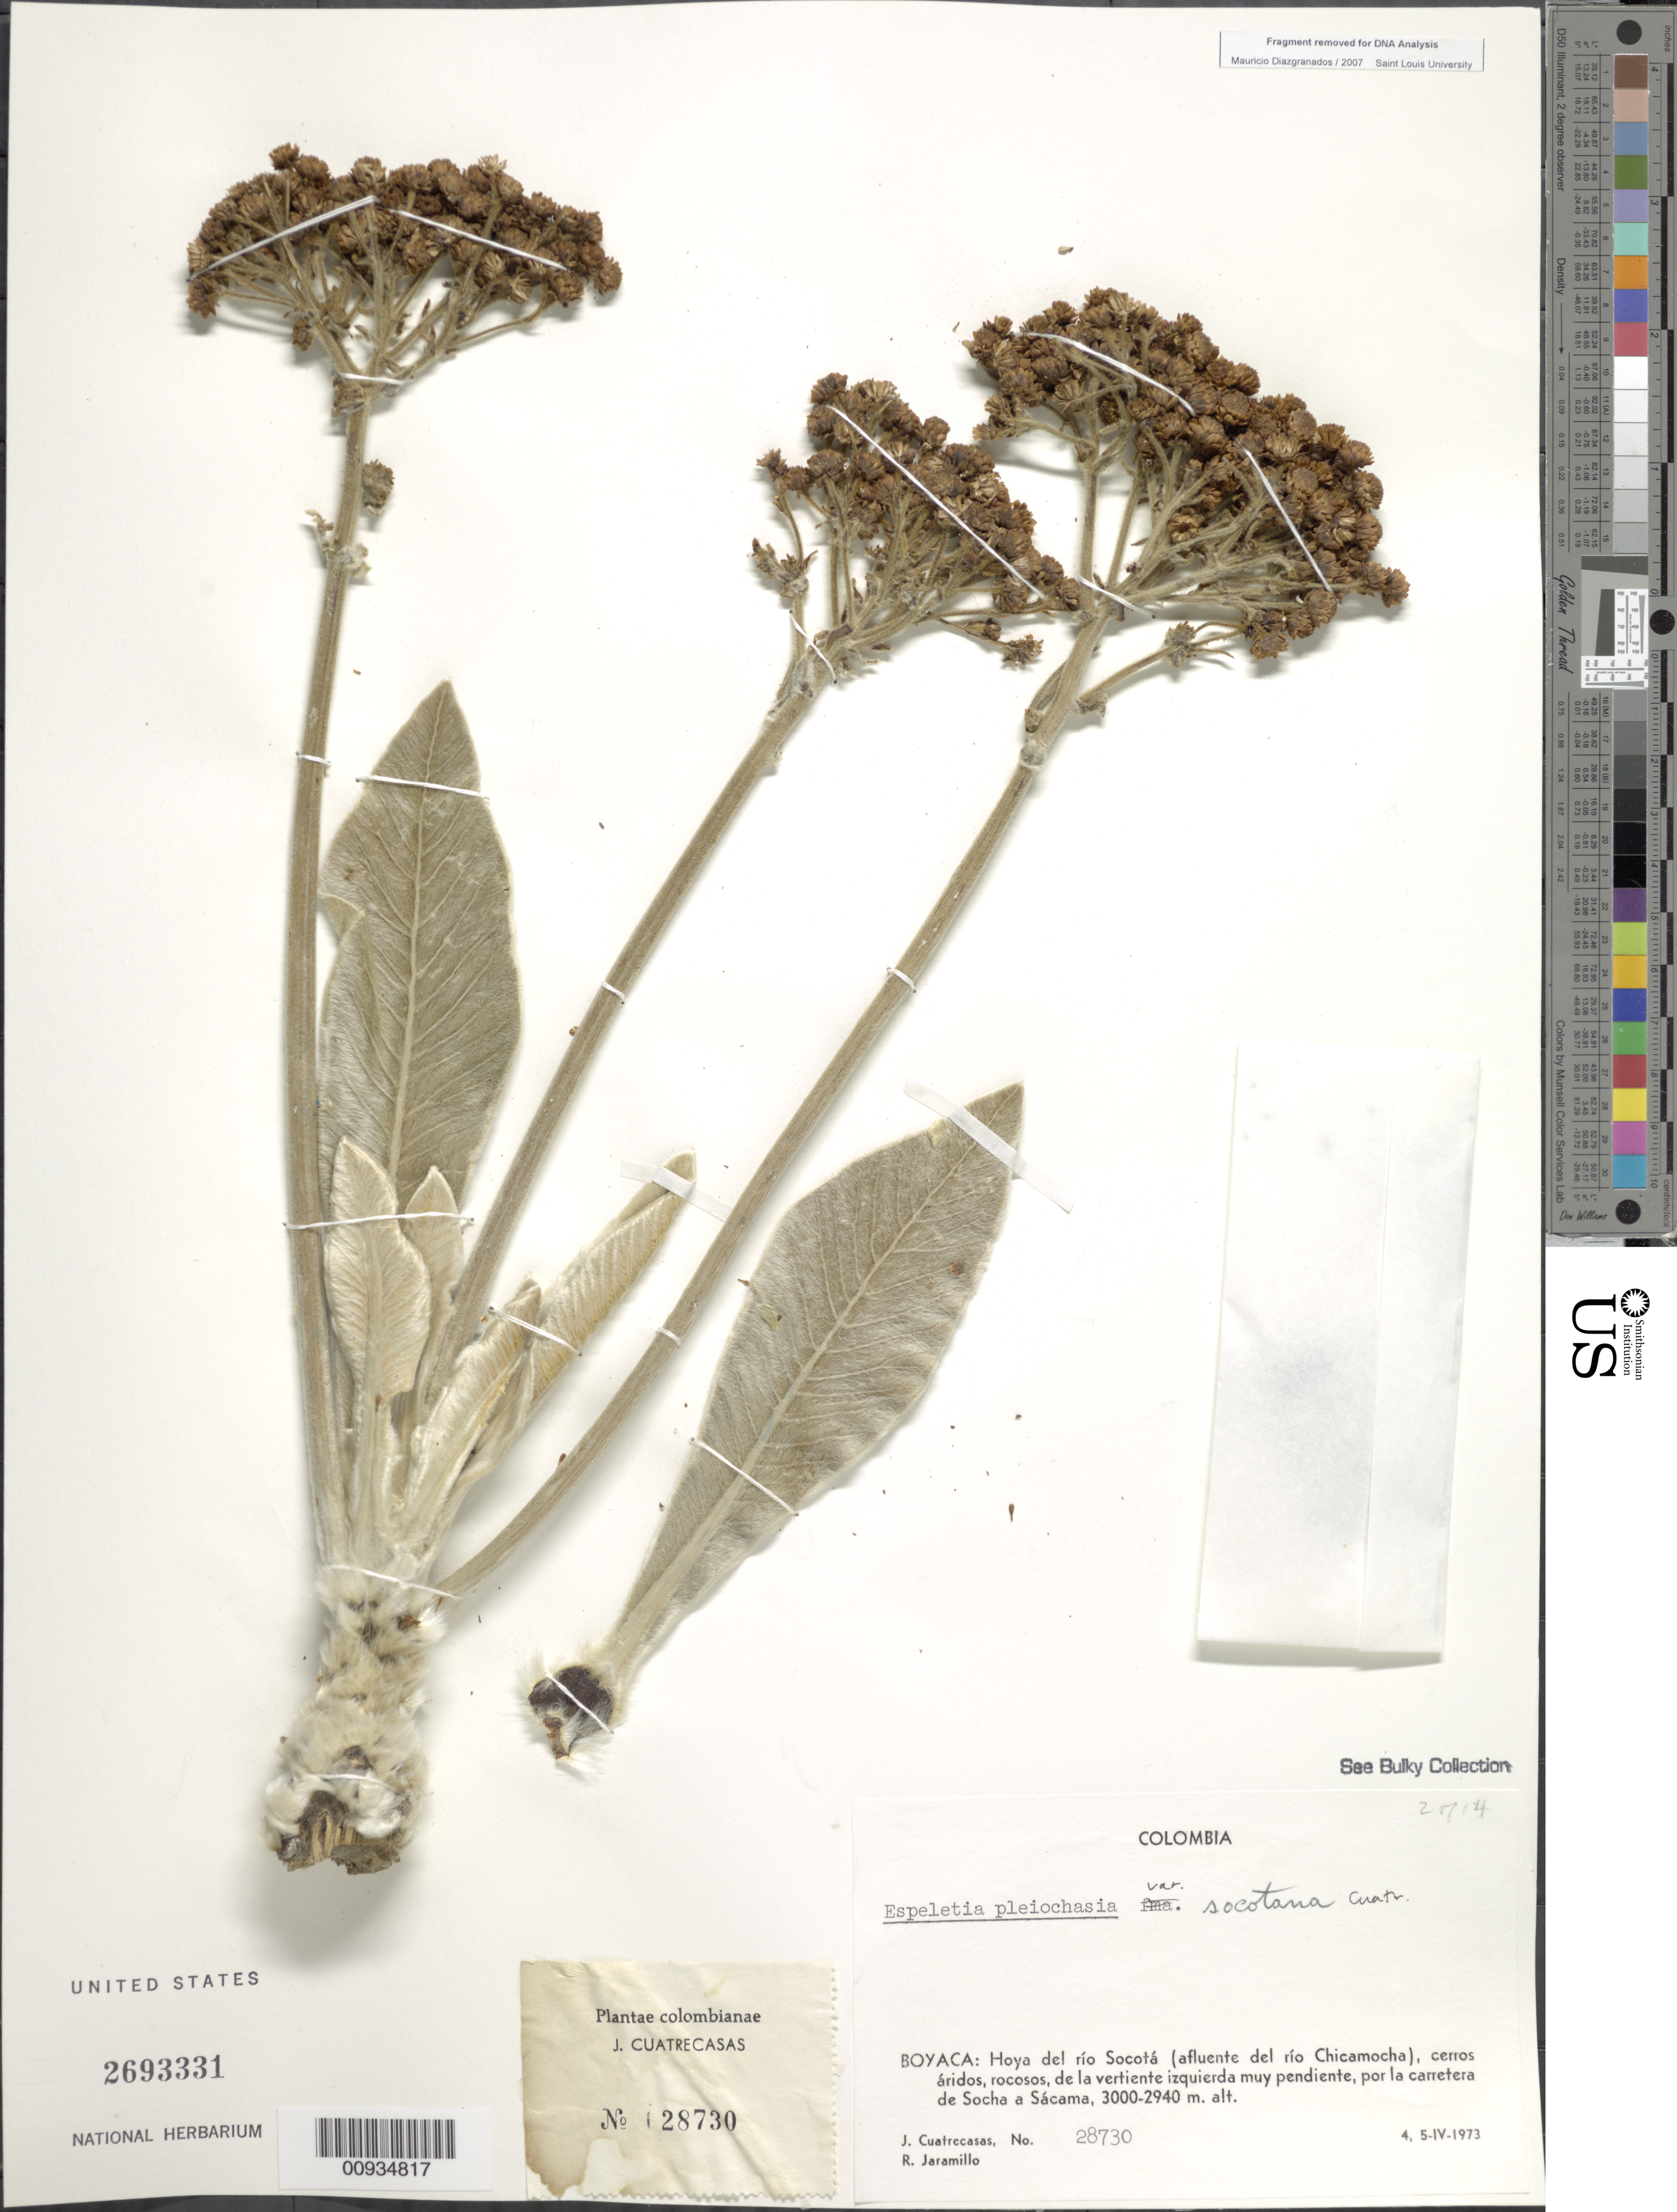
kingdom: Plantae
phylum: Tracheophyta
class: Magnoliopsida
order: Asterales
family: Asteraceae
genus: Espeletiopsis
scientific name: Espeletiopsis pleichasia var. socotana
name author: Cuatrec.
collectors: J. Cuatrecasas & R. Jaramillo M.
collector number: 28730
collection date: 1973-04-04/1973-04-05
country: Colombia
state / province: Boyacá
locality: Hoya del rio Socota (afluente del rio Chicamocha), por la carretera de Socha a Sacama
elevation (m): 2940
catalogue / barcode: US 2693331